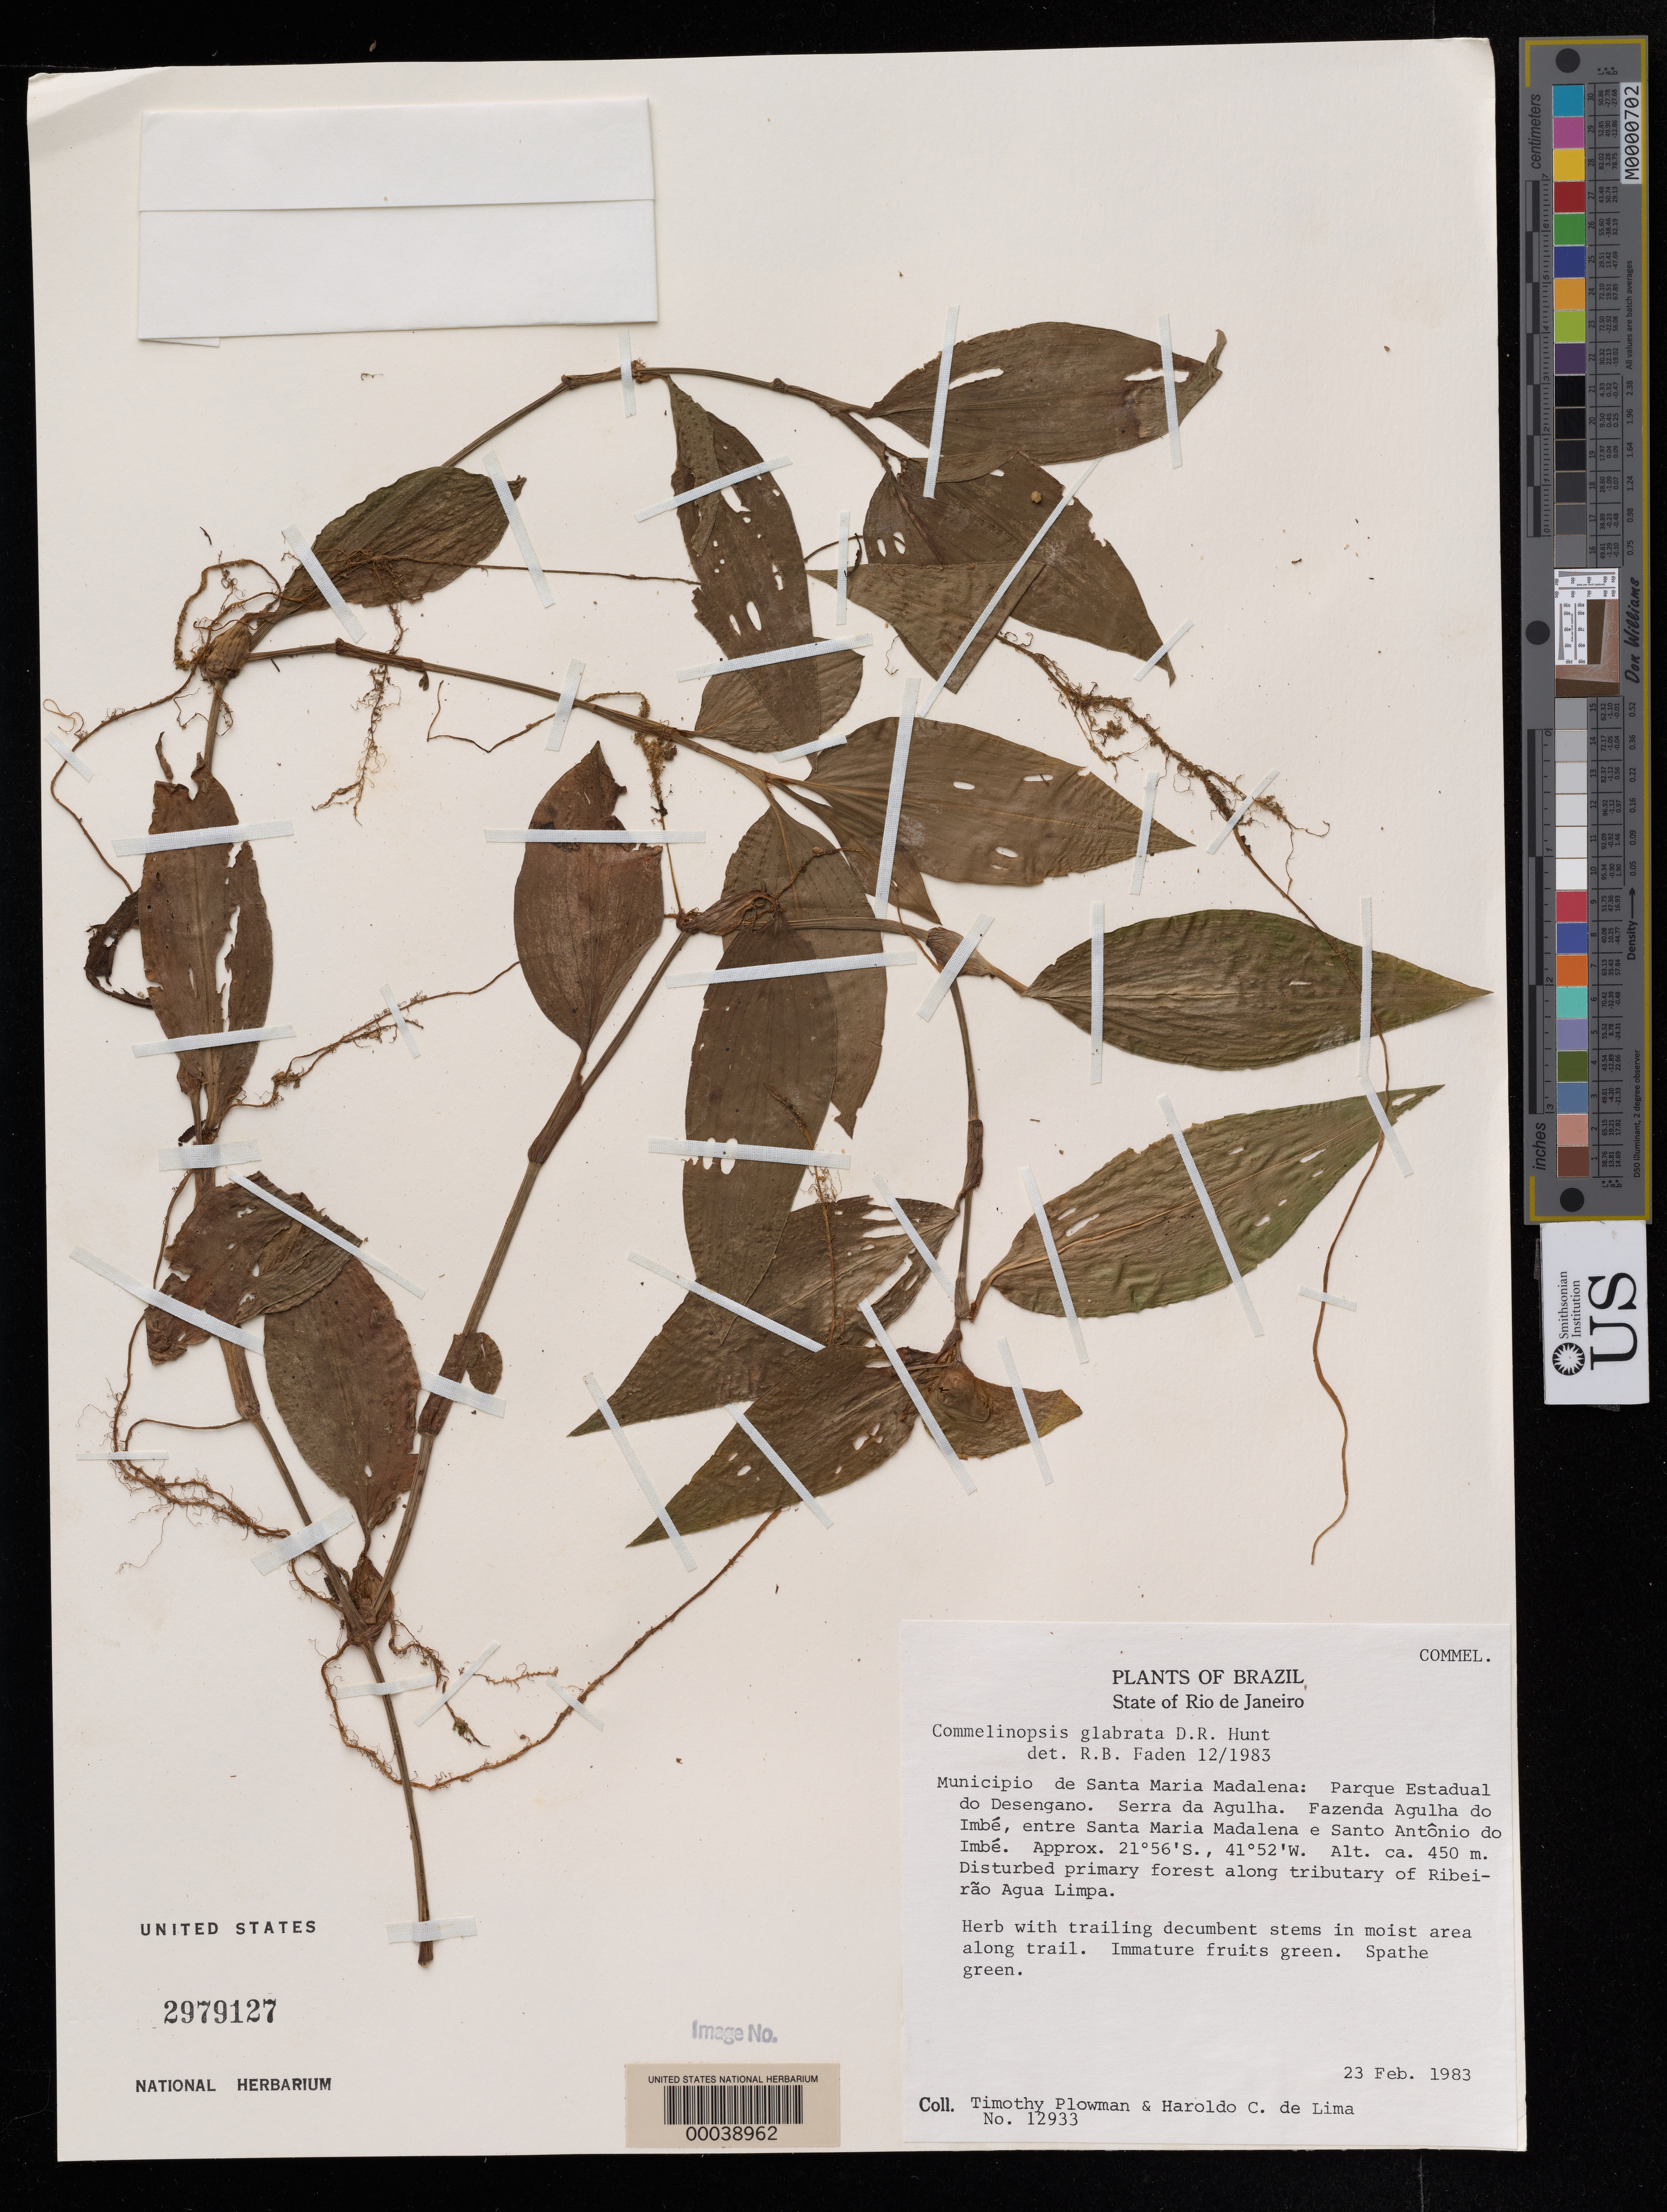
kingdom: Plantae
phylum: Tracheophyta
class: Liliopsida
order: Commelinales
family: Commelinaceae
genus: Commelina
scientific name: Commelina rufipes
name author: Seub.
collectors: T. Plowman & H. C. Lima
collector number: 12933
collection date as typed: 23 Feb 1983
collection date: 1983-02-23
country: Brazil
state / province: Rio de Janeiro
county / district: Santa Maria Madalena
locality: Estadual do desengano park, serra da agulha, fazenda agulha do imbe, between santa maria madalena and santo antonio do imbe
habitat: Disturbed primary forest along tributary of ribeirao agua limpa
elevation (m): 450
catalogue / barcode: US 2979127